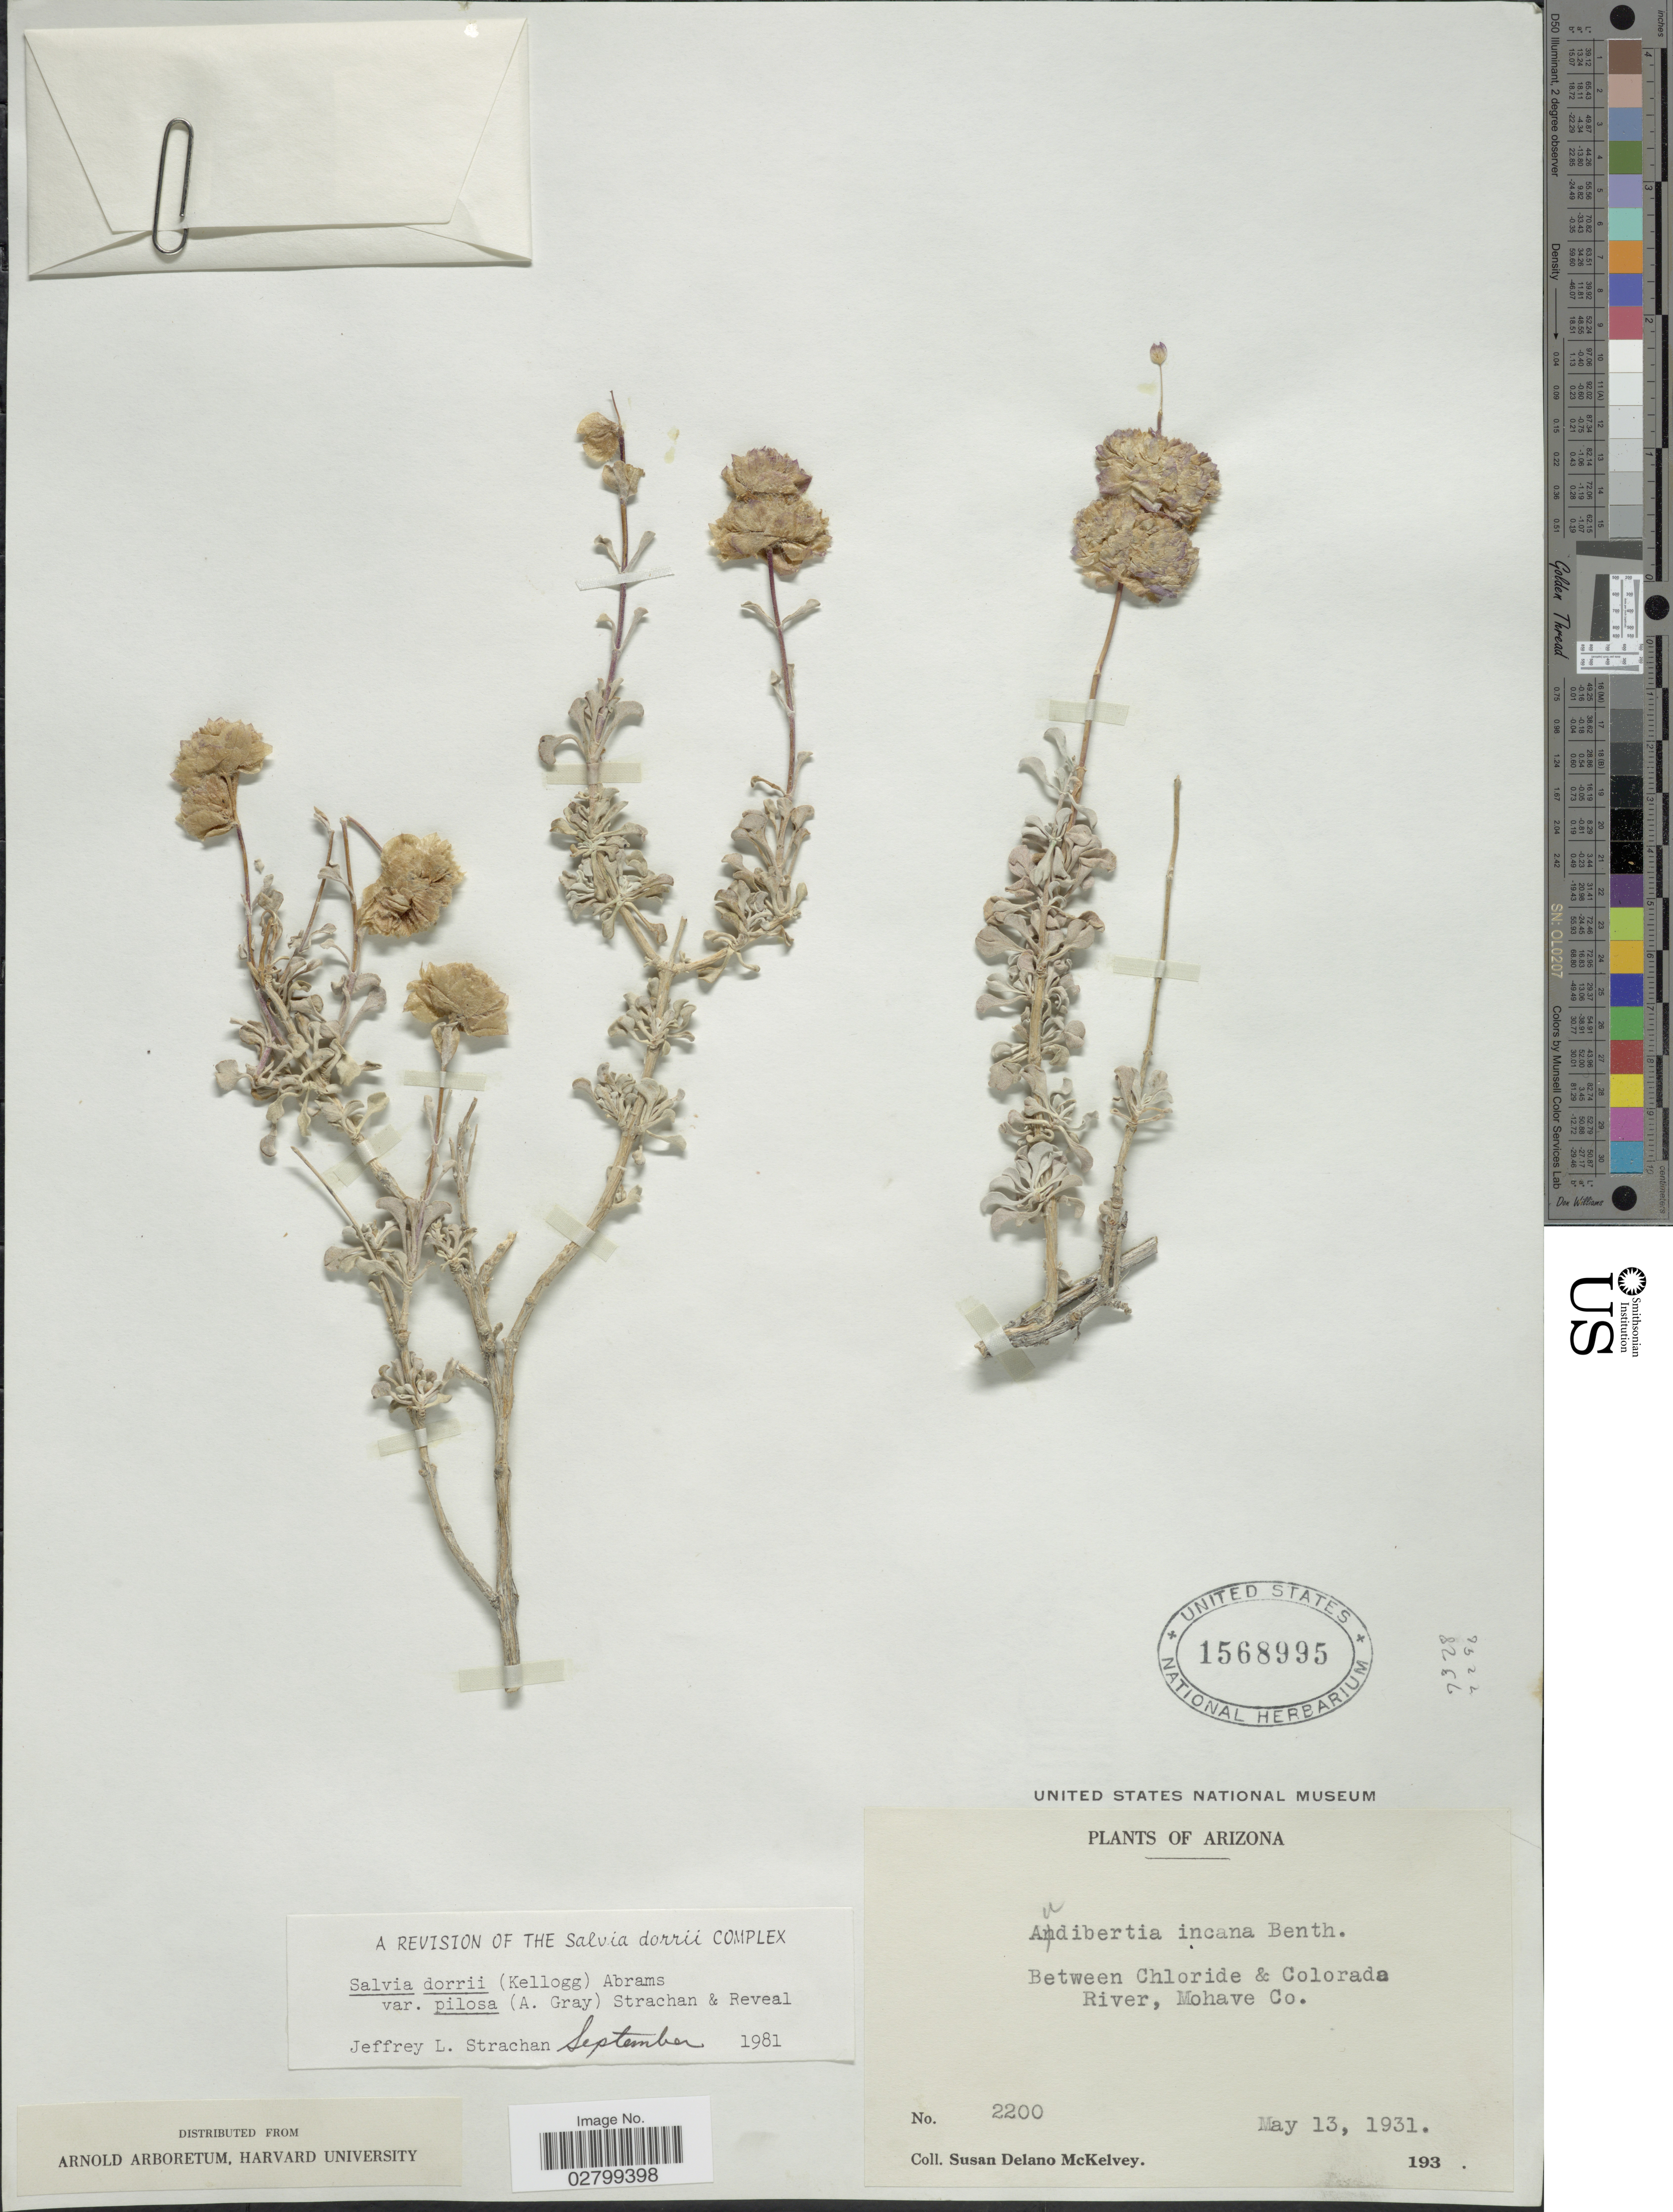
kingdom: Plantae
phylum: Tracheophyta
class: Magnoliopsida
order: Lamiales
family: Lamiaceae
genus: Salvia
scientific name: Salvia dorrii var. pilosa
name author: (A. Gray) Strachan & Reveal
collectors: S. A. McKelvey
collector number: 2200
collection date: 1931-05-13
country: United States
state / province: Arizona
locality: Between Chloride & Clorada River, Mohave Co.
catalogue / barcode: US 1568995